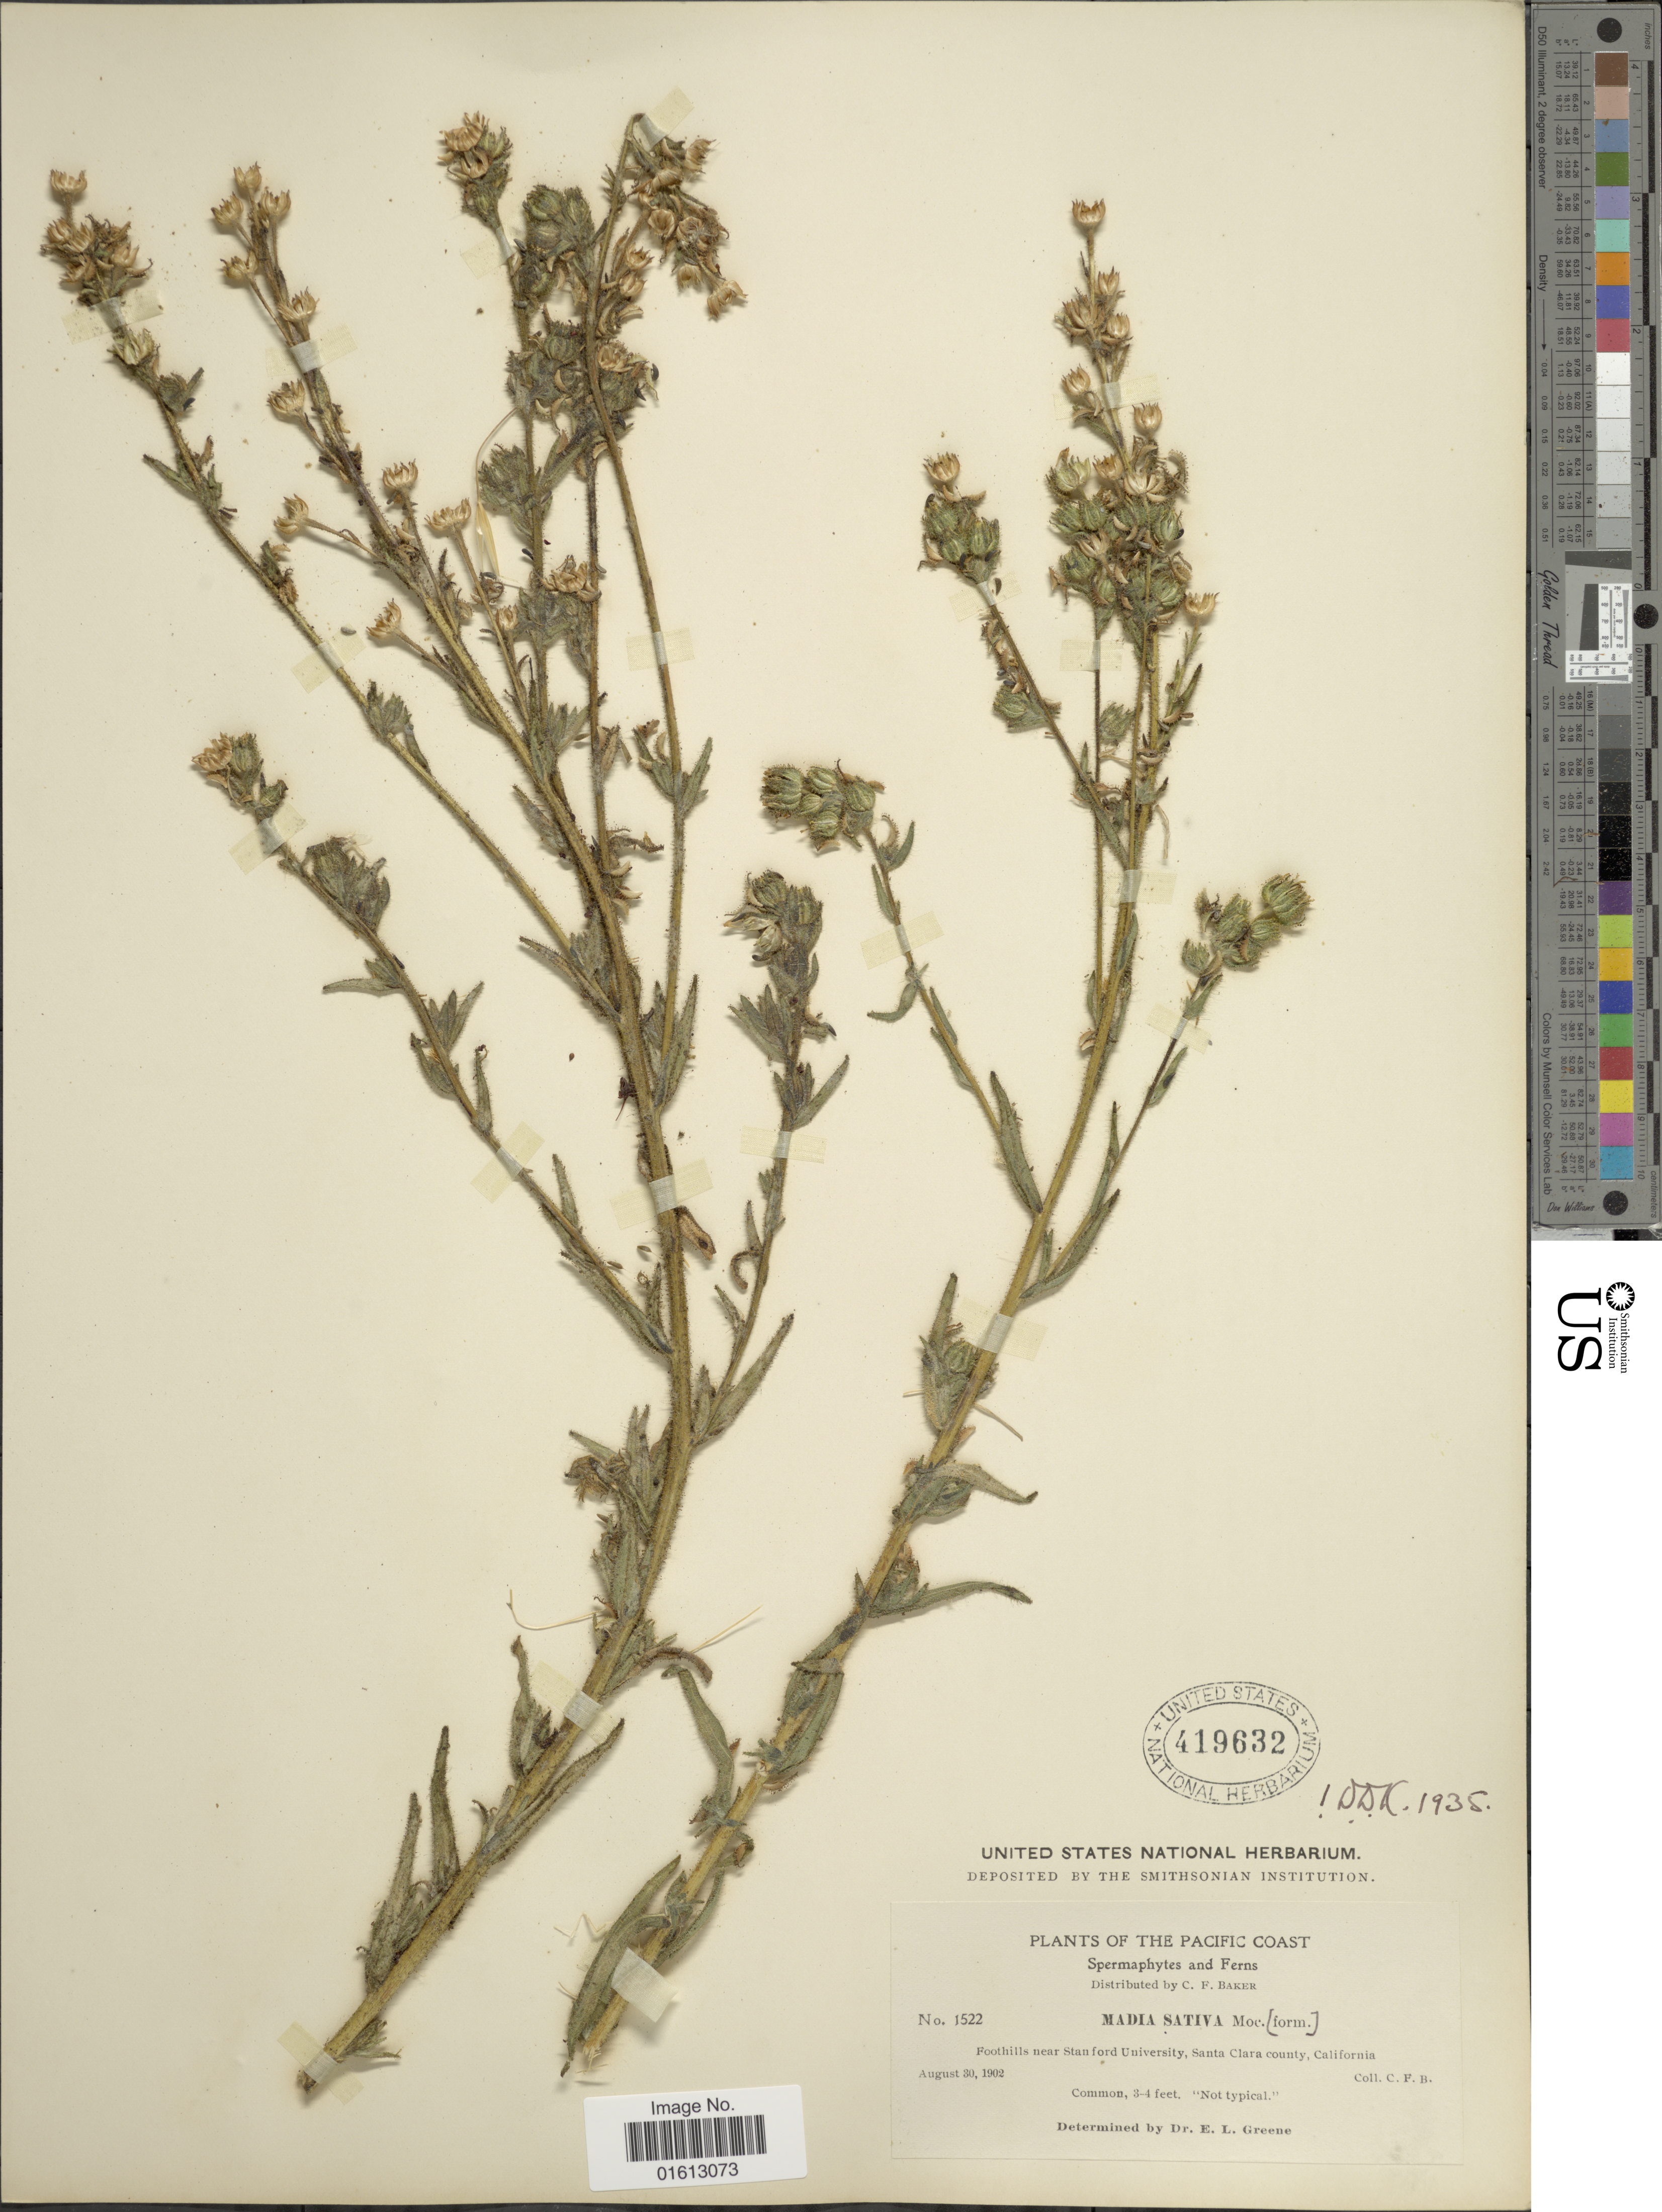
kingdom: Plantae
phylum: Tracheophyta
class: Magnoliopsida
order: Asterales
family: Asteraceae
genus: Madia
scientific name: Madia sativa subsp. sativa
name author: Molina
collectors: C. F. Baker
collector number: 1522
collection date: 1902-08-30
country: United States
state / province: California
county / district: Santa Clara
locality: California, The Pacific Coast, Foothills near Stanford University, Santa Clara county.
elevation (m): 1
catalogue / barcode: US 419632